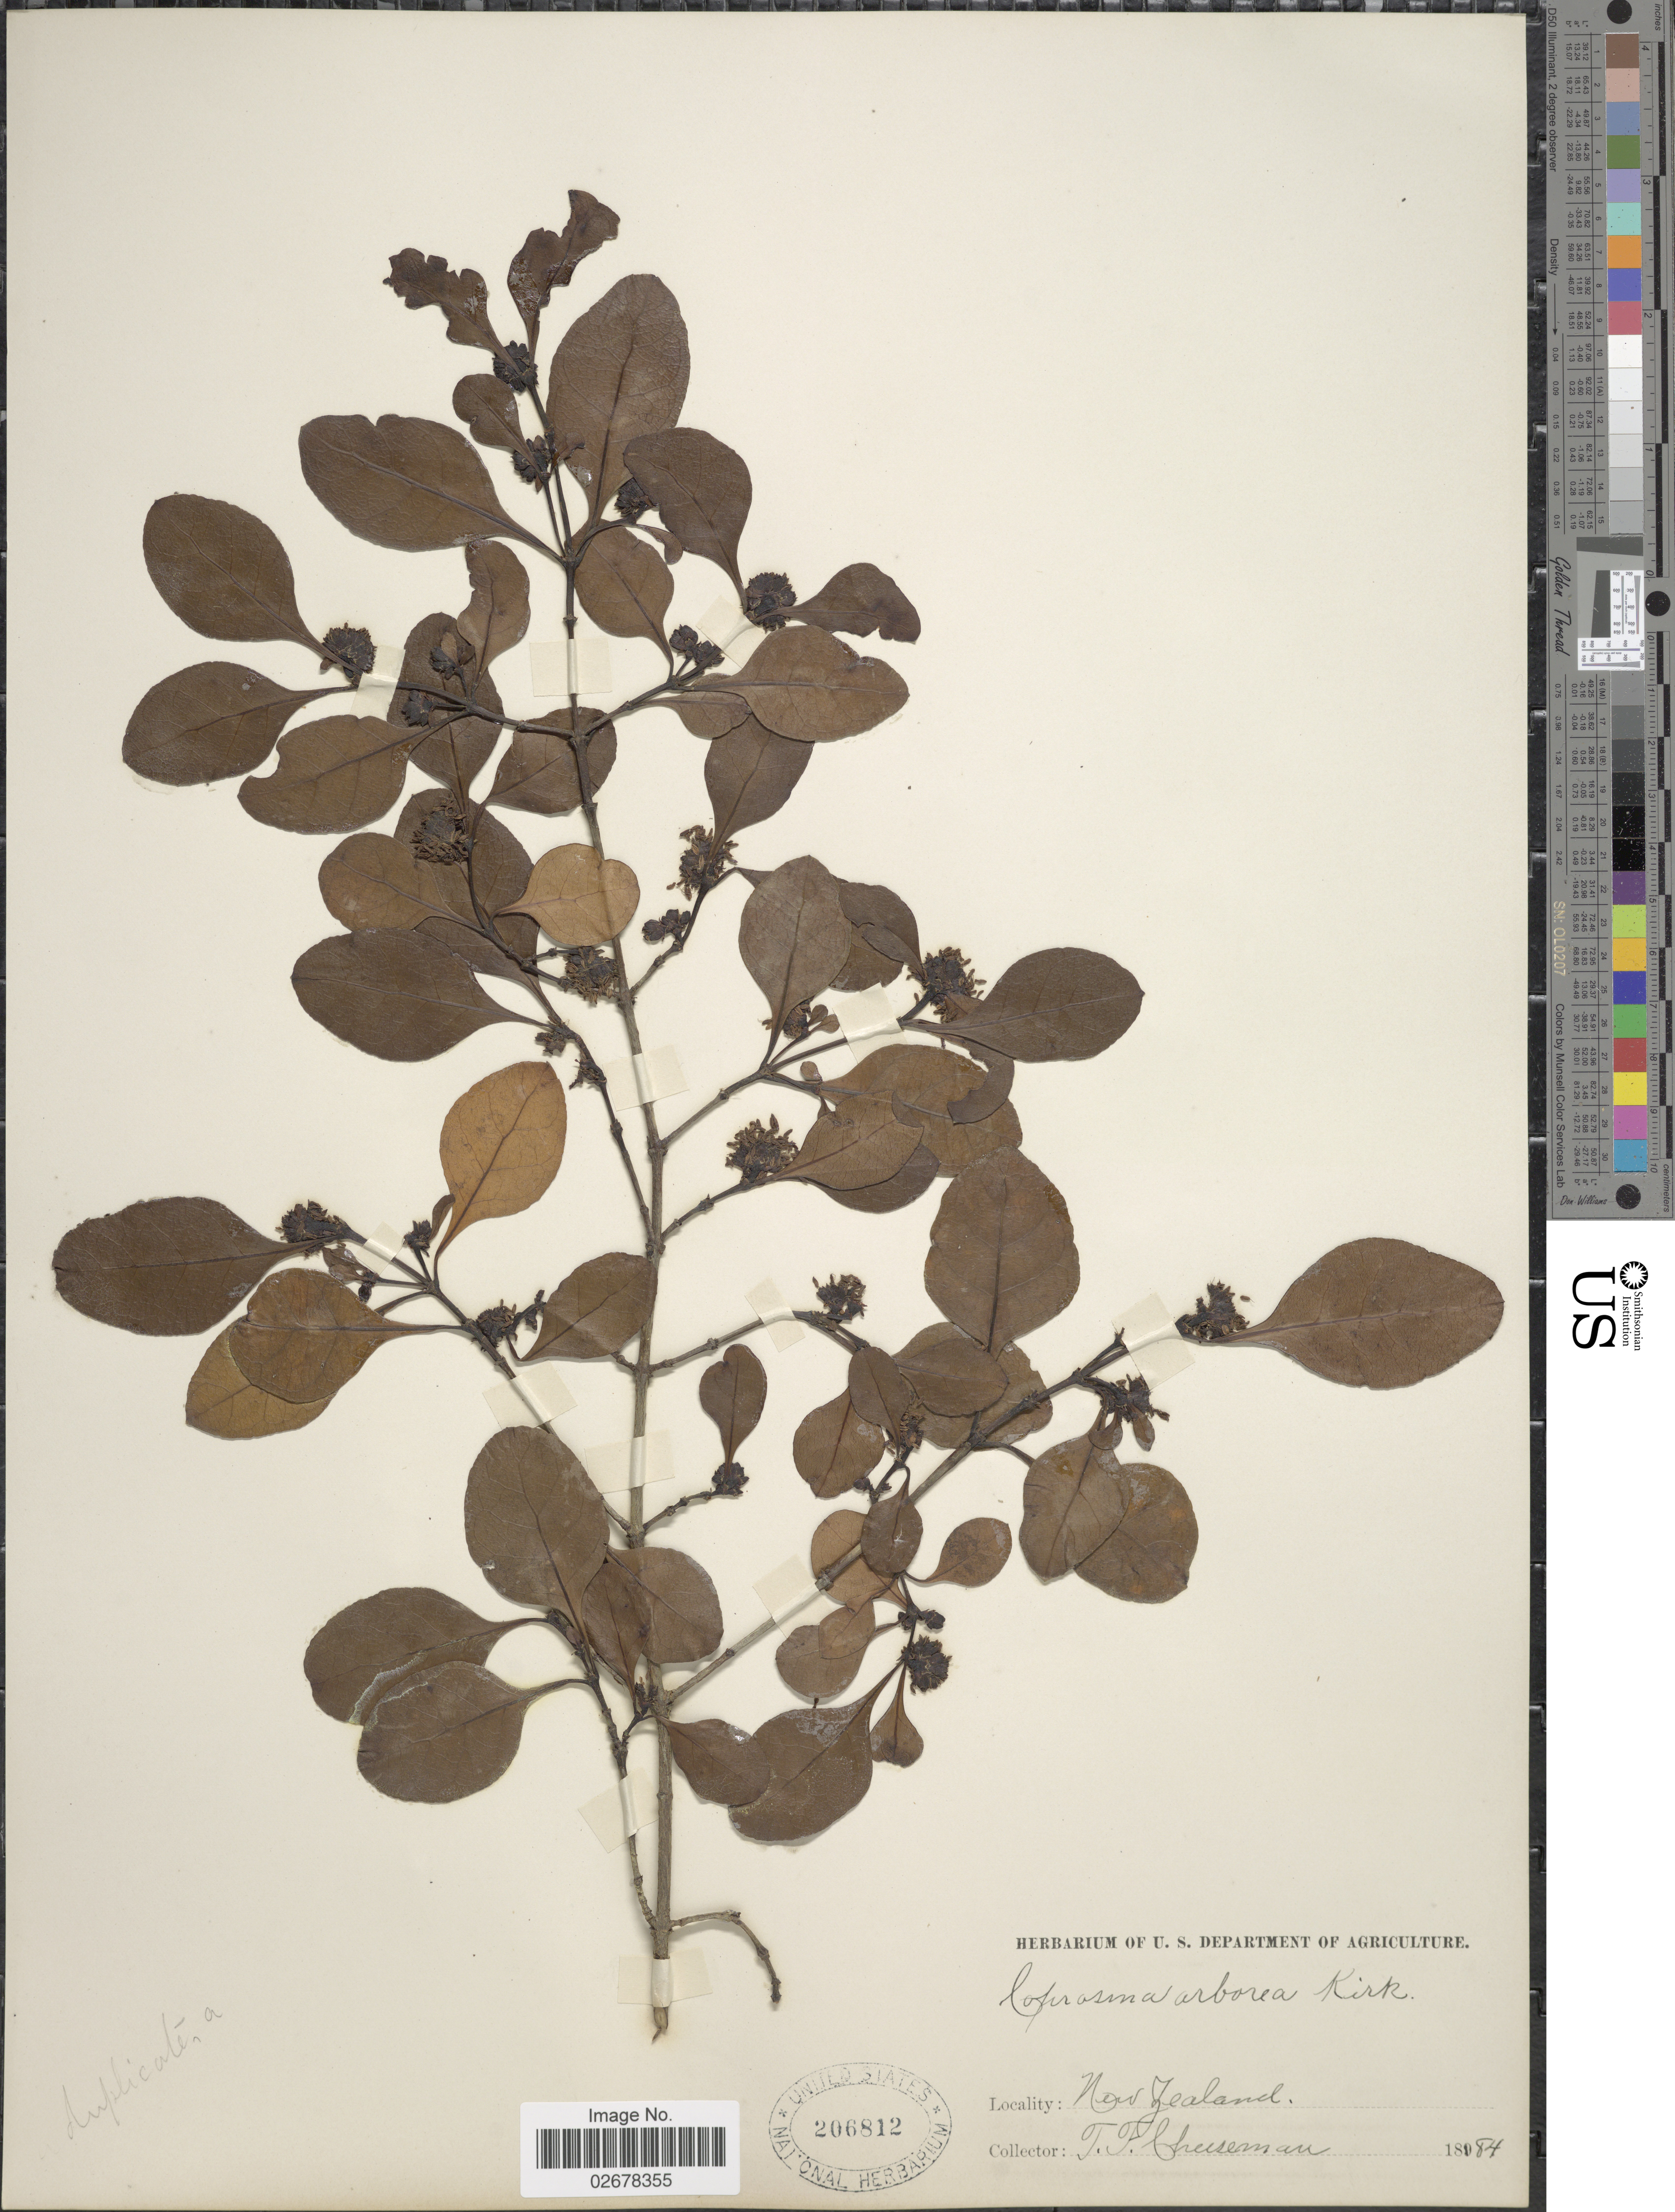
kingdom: Plantae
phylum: Tracheophyta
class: Magnoliopsida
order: Gentianales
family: Rubiaceae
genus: Coprosma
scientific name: Coprosma arborea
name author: Kirk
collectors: T. F. Cheeseman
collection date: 1884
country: New Zealand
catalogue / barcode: US 206812